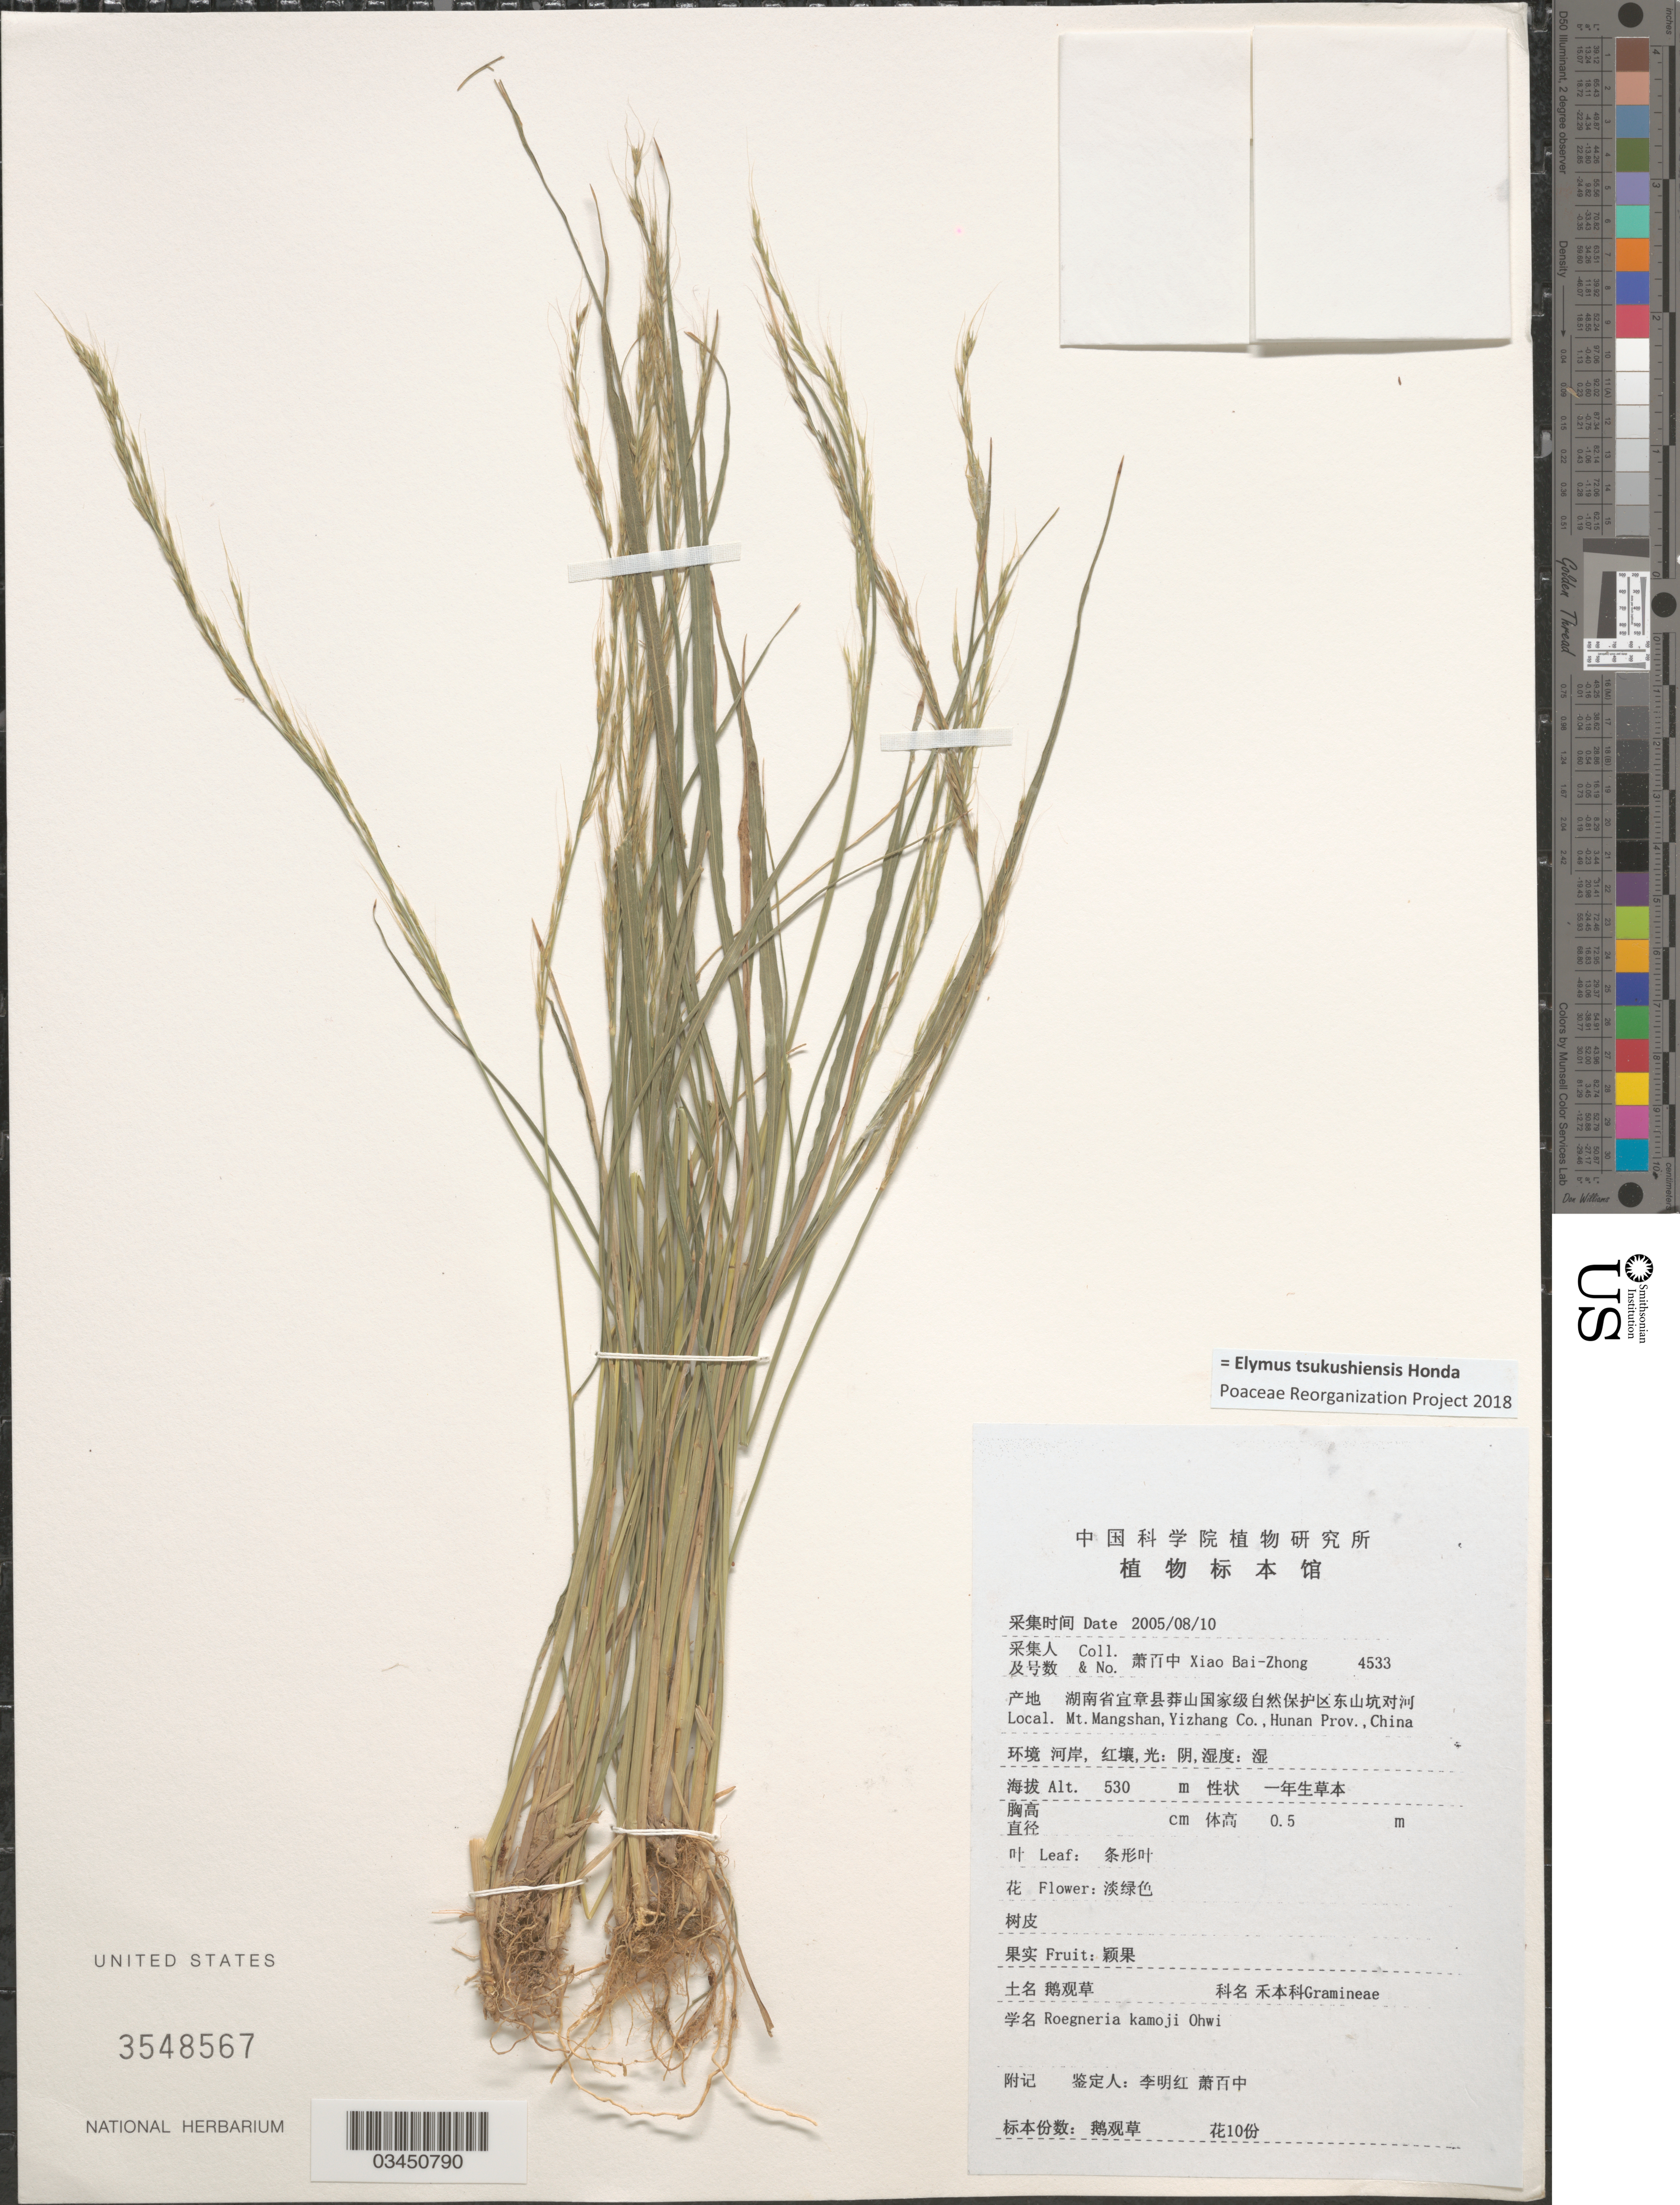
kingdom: Plantae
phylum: Tracheophyta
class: Liliopsida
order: Poales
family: Poaceae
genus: Elymus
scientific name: Elymus tsukushiensis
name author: Honda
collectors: B. Z. Xiao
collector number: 4533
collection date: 2005-08-10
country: China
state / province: Hunan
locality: Mt. Mangshan, Yizhang Co. X.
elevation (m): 530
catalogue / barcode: US 3548567